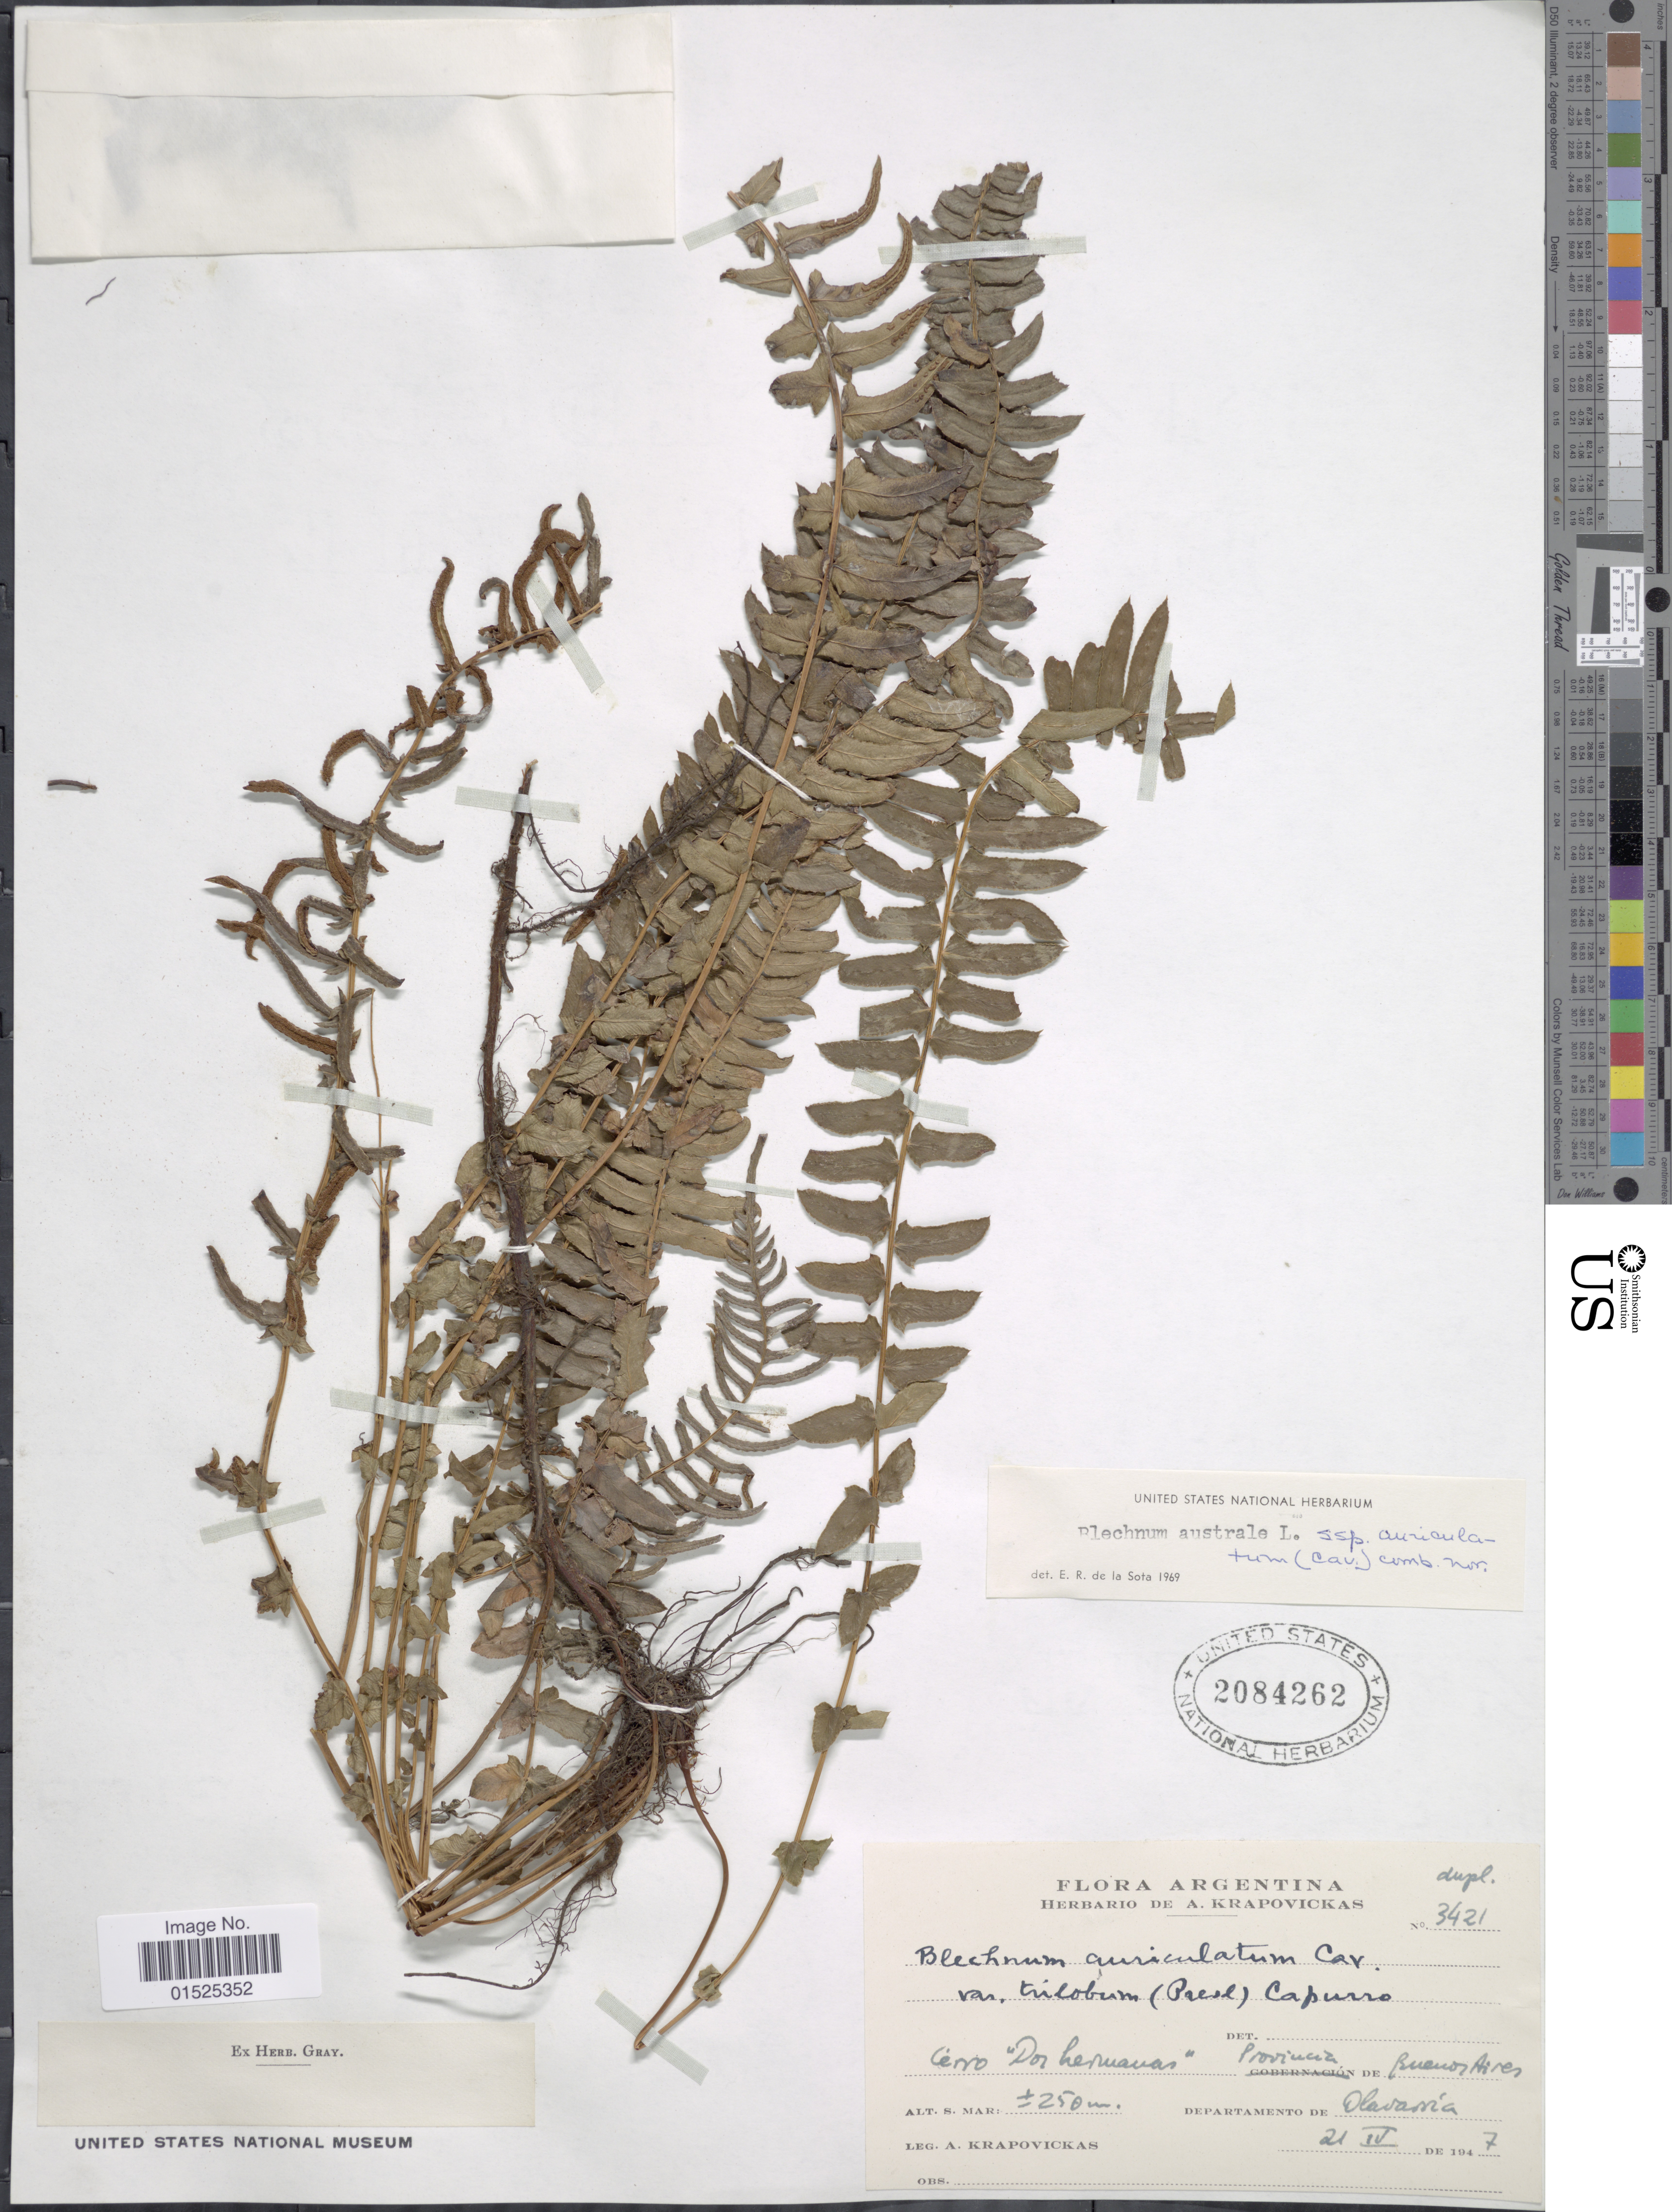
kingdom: Plantae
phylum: Tracheophyta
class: Polypodiopsida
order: Polypodiales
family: Blechnaceae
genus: Blechnum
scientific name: Blechnum australe subsp. auriculatum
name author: (Cav.) de la Sota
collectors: A. Krapovickas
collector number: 3421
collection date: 1947-04-21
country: Argentina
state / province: Buenos Aires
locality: Cerro "Dos hermanos". Departamento de Olavarria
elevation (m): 250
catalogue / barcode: US 2084262